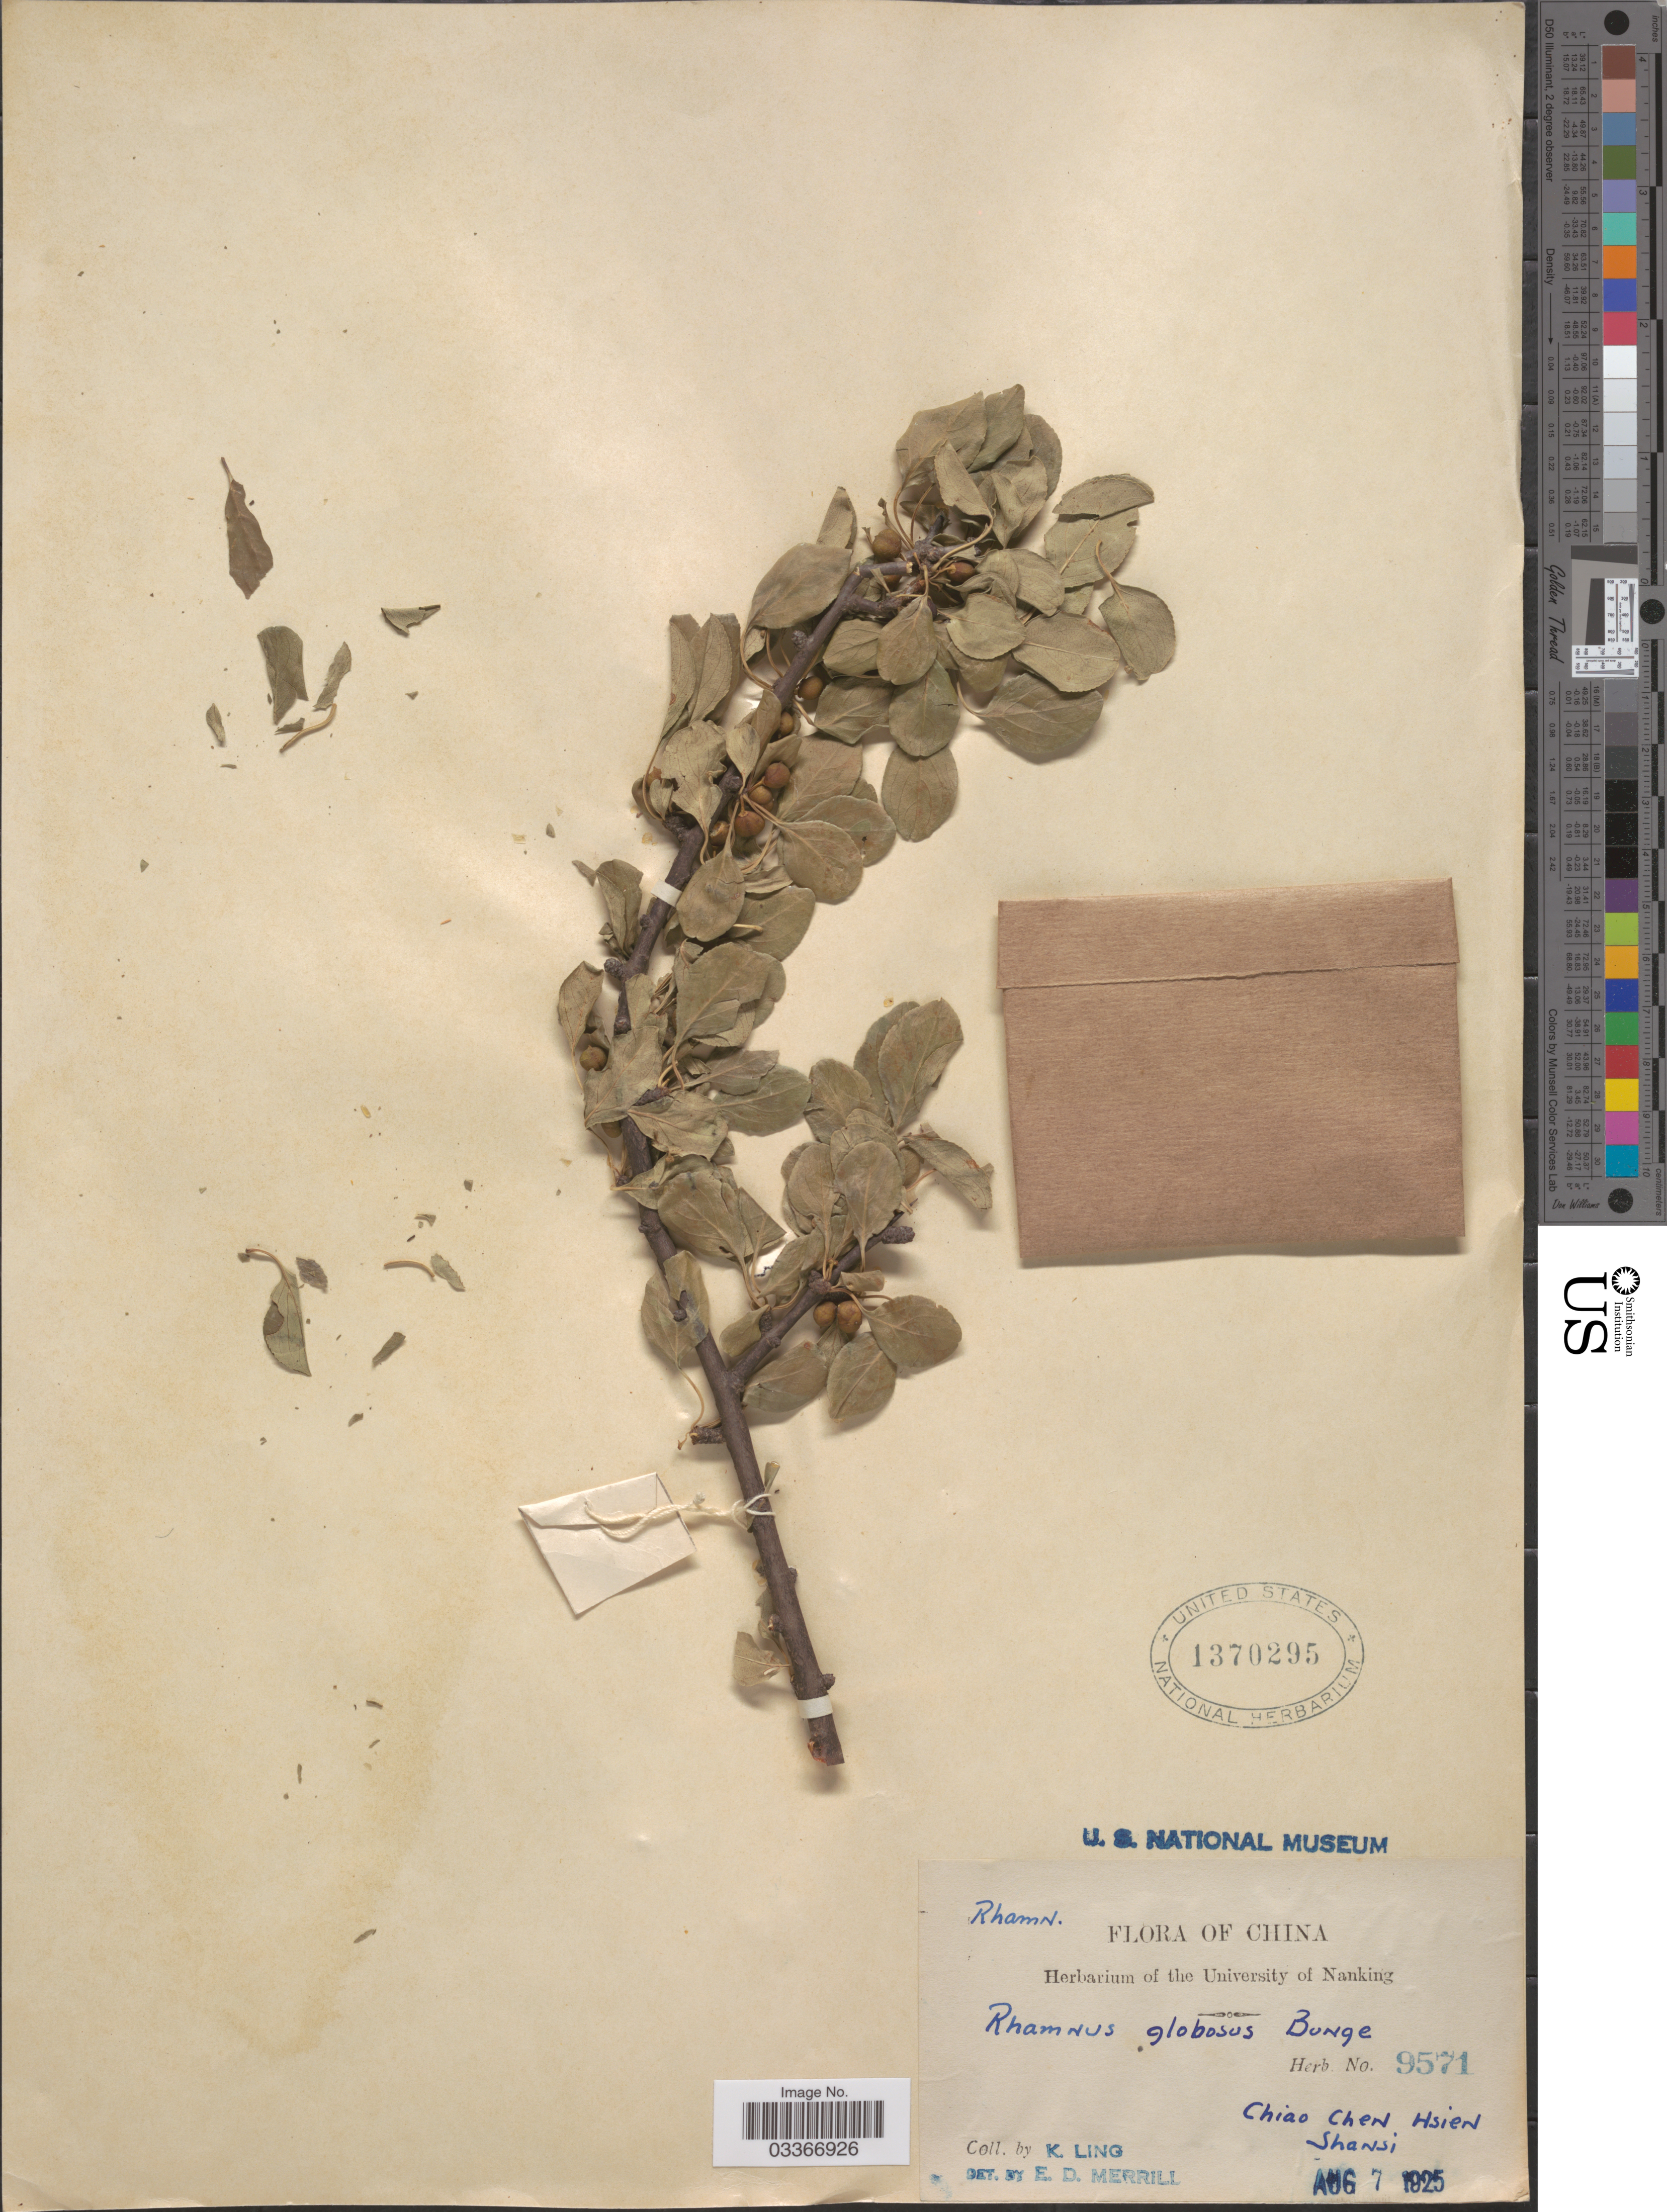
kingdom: Plantae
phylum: Tracheophyta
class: Magnoliopsida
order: Rosales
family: Rhamnaceae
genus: Rhamnus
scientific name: Rhamnus globosa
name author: Bunge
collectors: K. Ling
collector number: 9571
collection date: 1925-08-07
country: China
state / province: Shanxi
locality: Chiao Chen Hsien Shansi.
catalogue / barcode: US 1370295